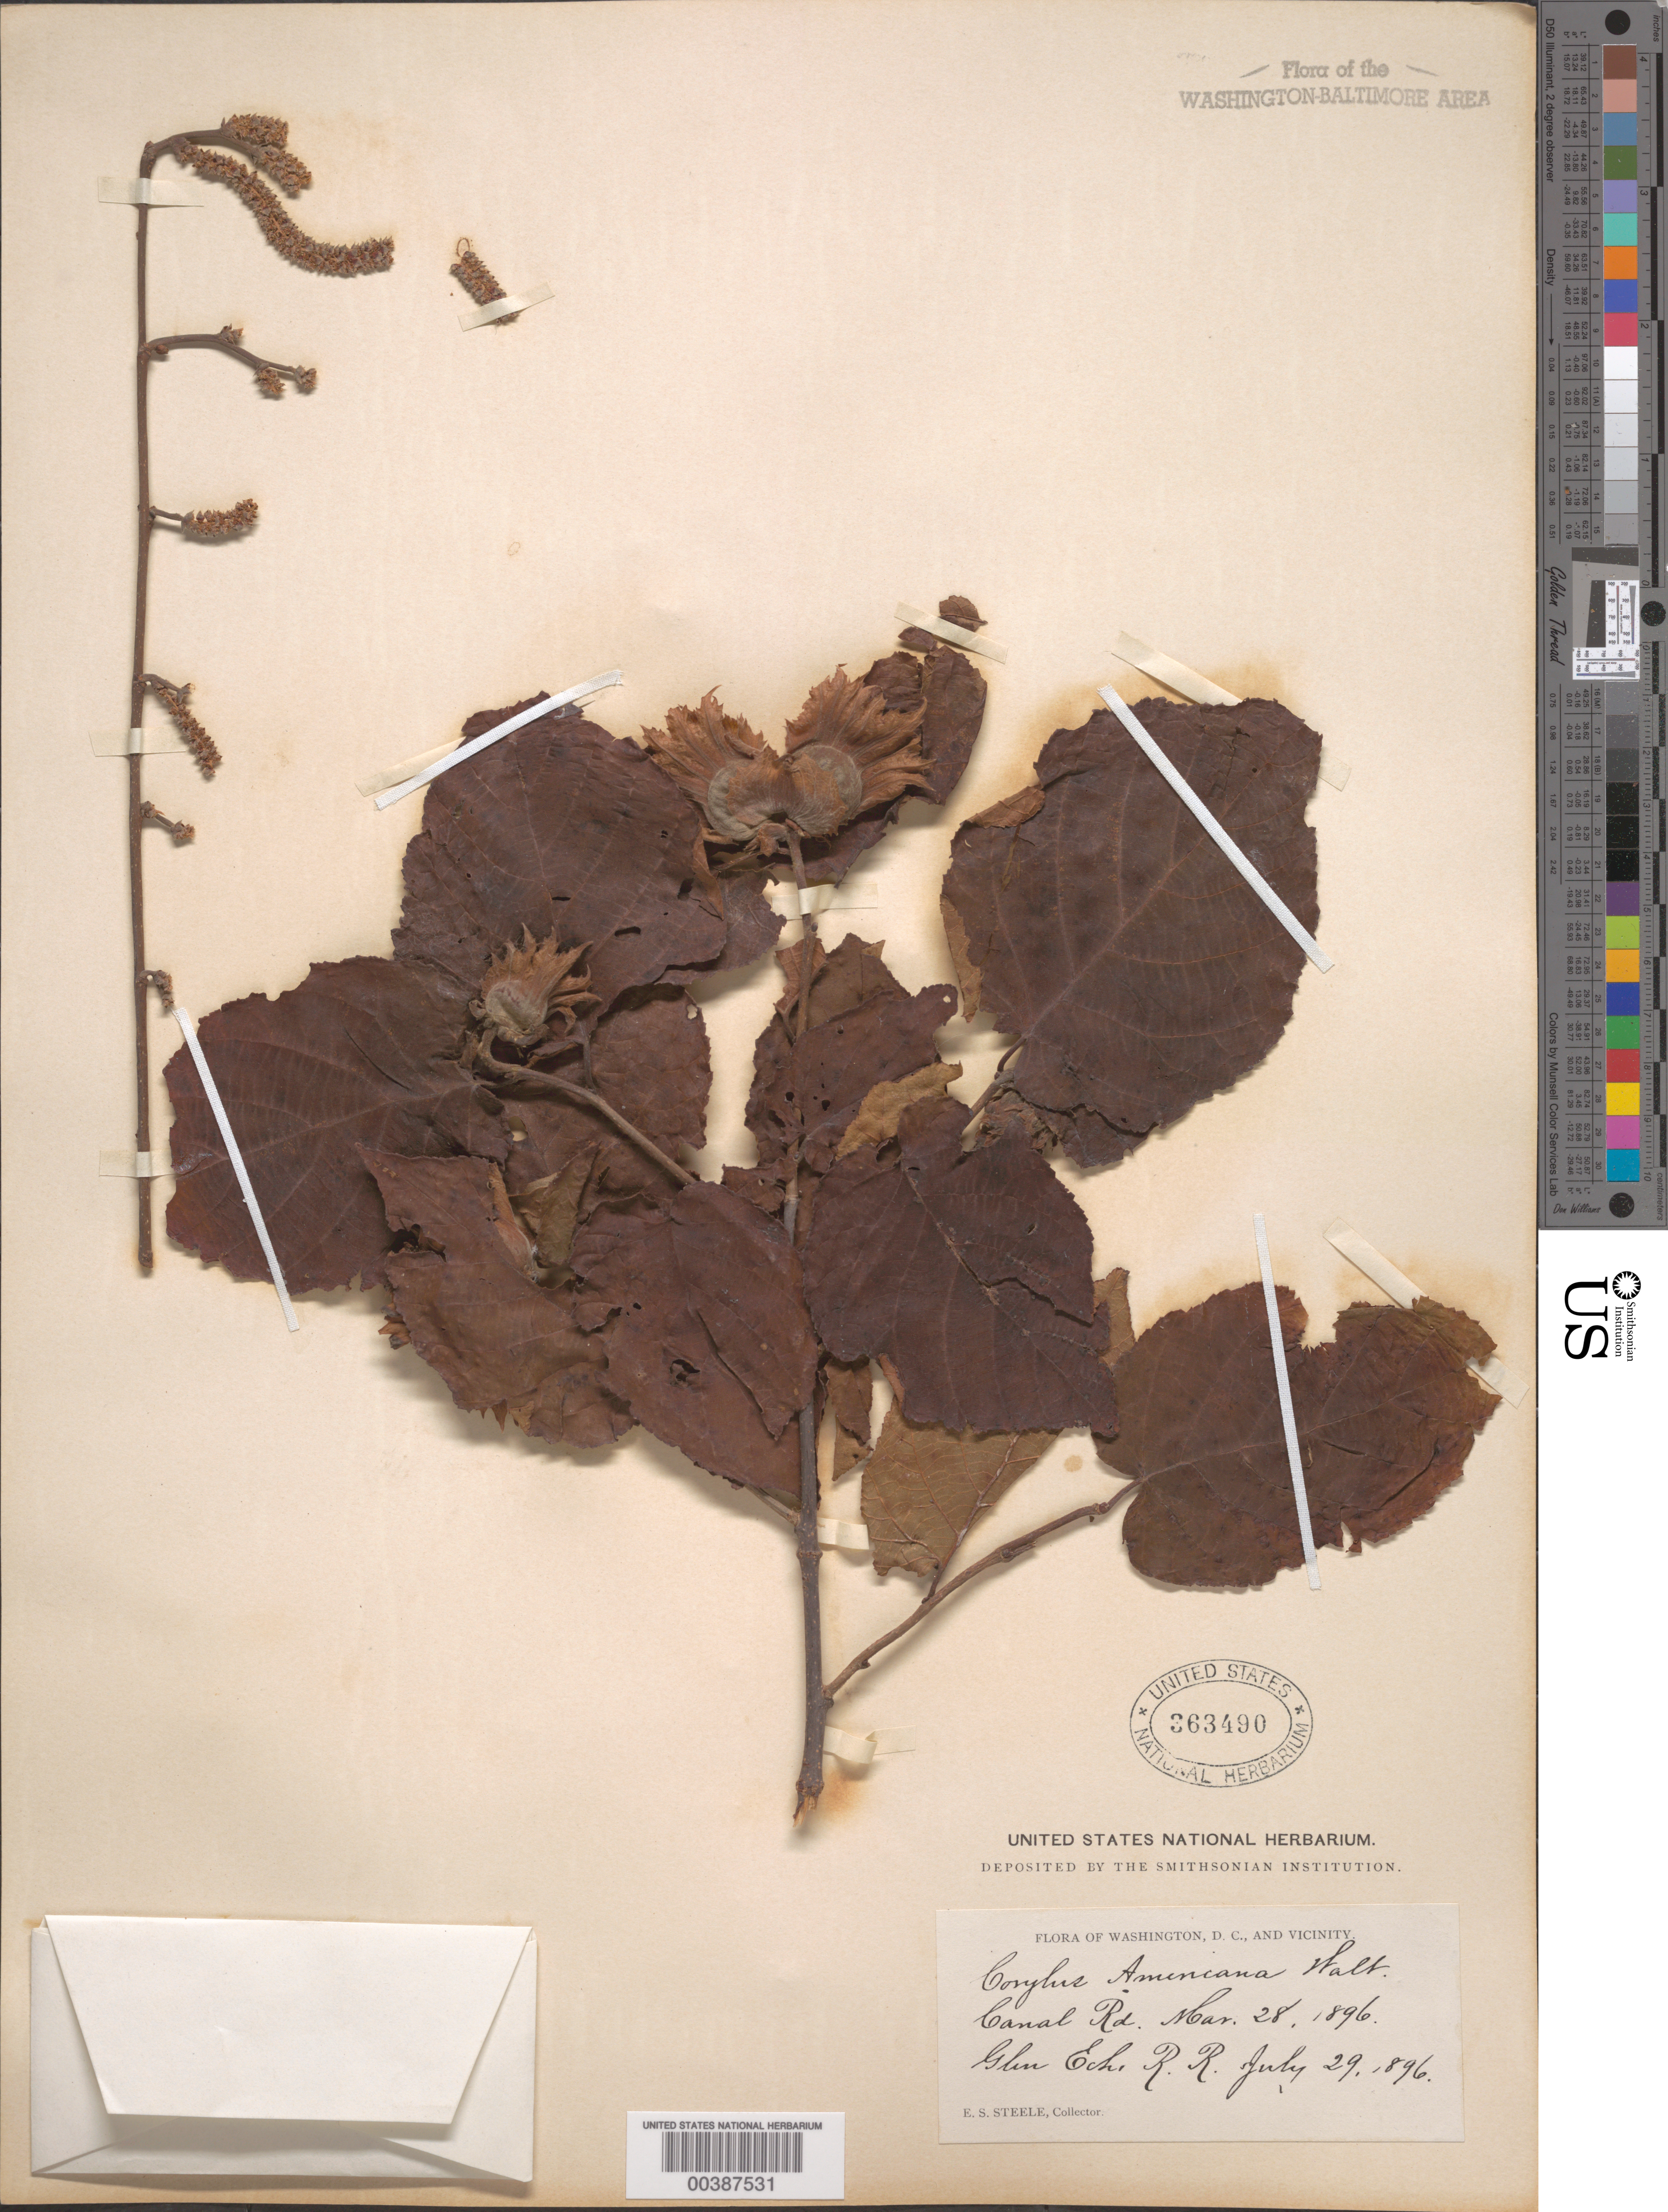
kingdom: Plantae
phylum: Tracheophyta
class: Magnoliopsida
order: Fagales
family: Betulaceae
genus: Corylus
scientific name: Corylus americana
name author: Walter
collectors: E. Steele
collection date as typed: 28 Mar 1896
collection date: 1896-03-28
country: United States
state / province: Maryland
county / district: Montgomery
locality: Canal Road, Glen Echo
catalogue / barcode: US 363490